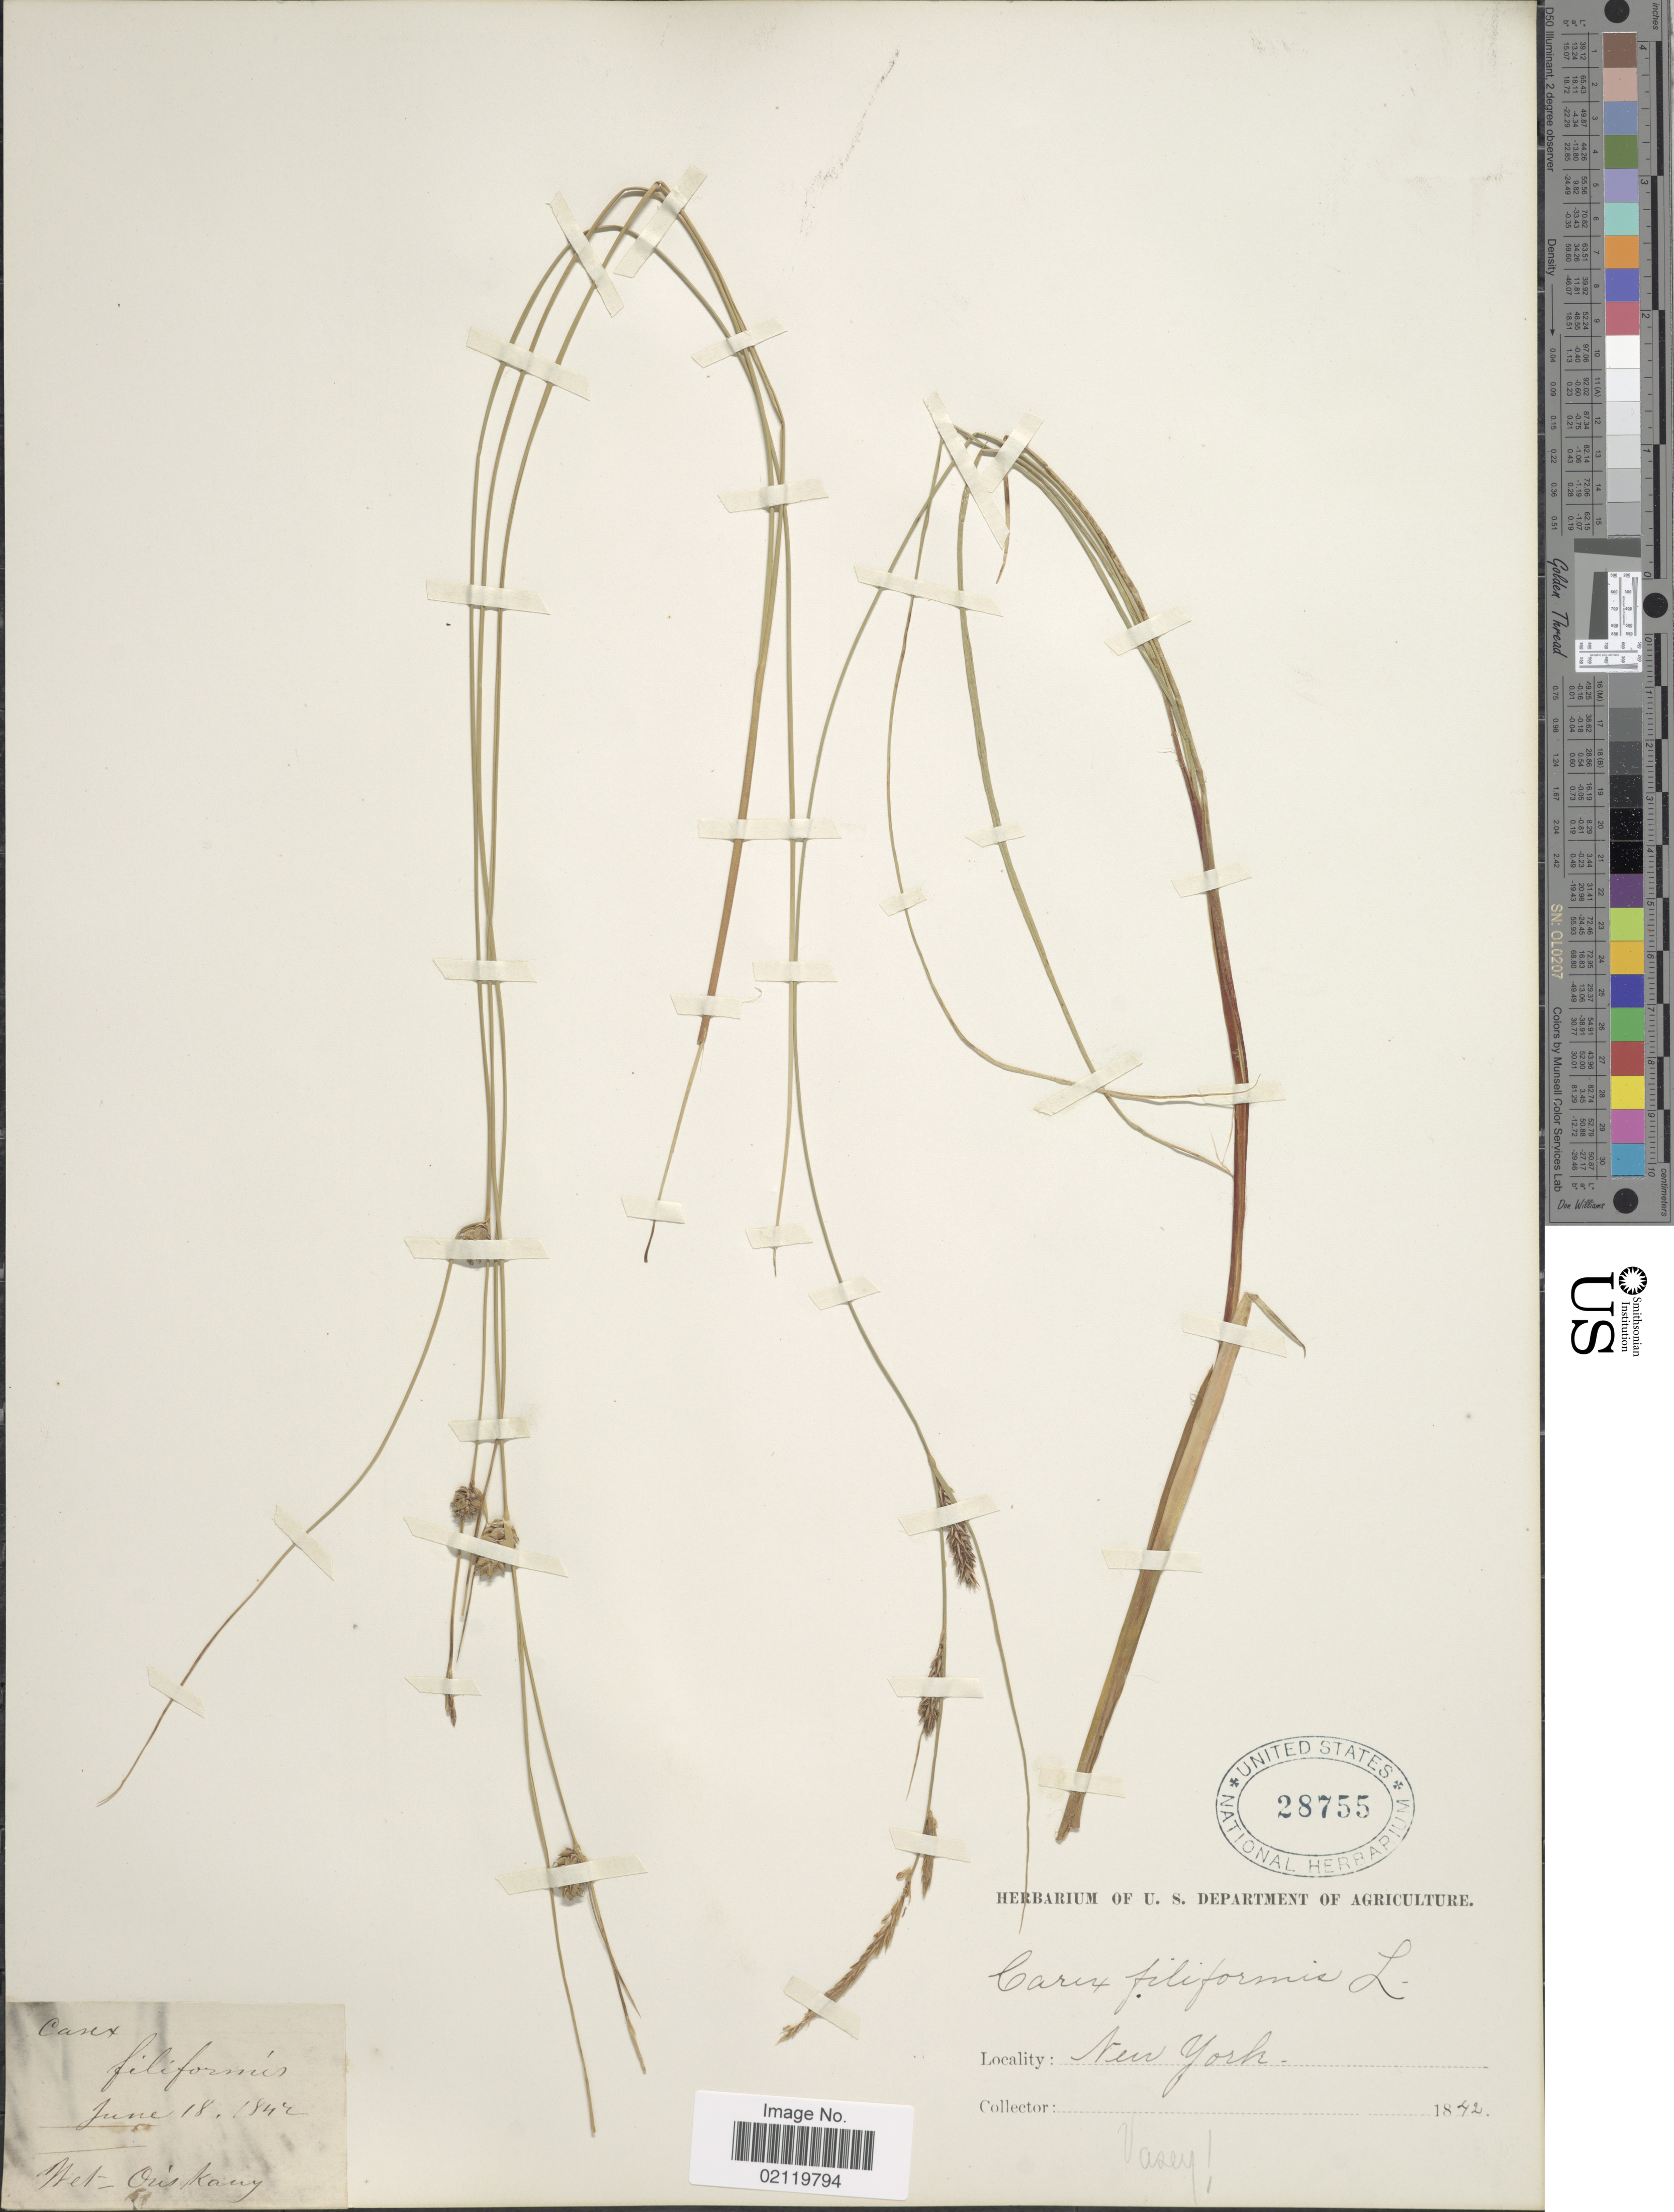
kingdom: Plantae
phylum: Tracheophyta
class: Liliopsida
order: Poales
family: Cyperaceae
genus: Carex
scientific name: Carex lasiocarpa var. americana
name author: Fernald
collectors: Vasey, --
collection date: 1842-06-18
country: United States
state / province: New York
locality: Oriskany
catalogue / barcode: US 28755